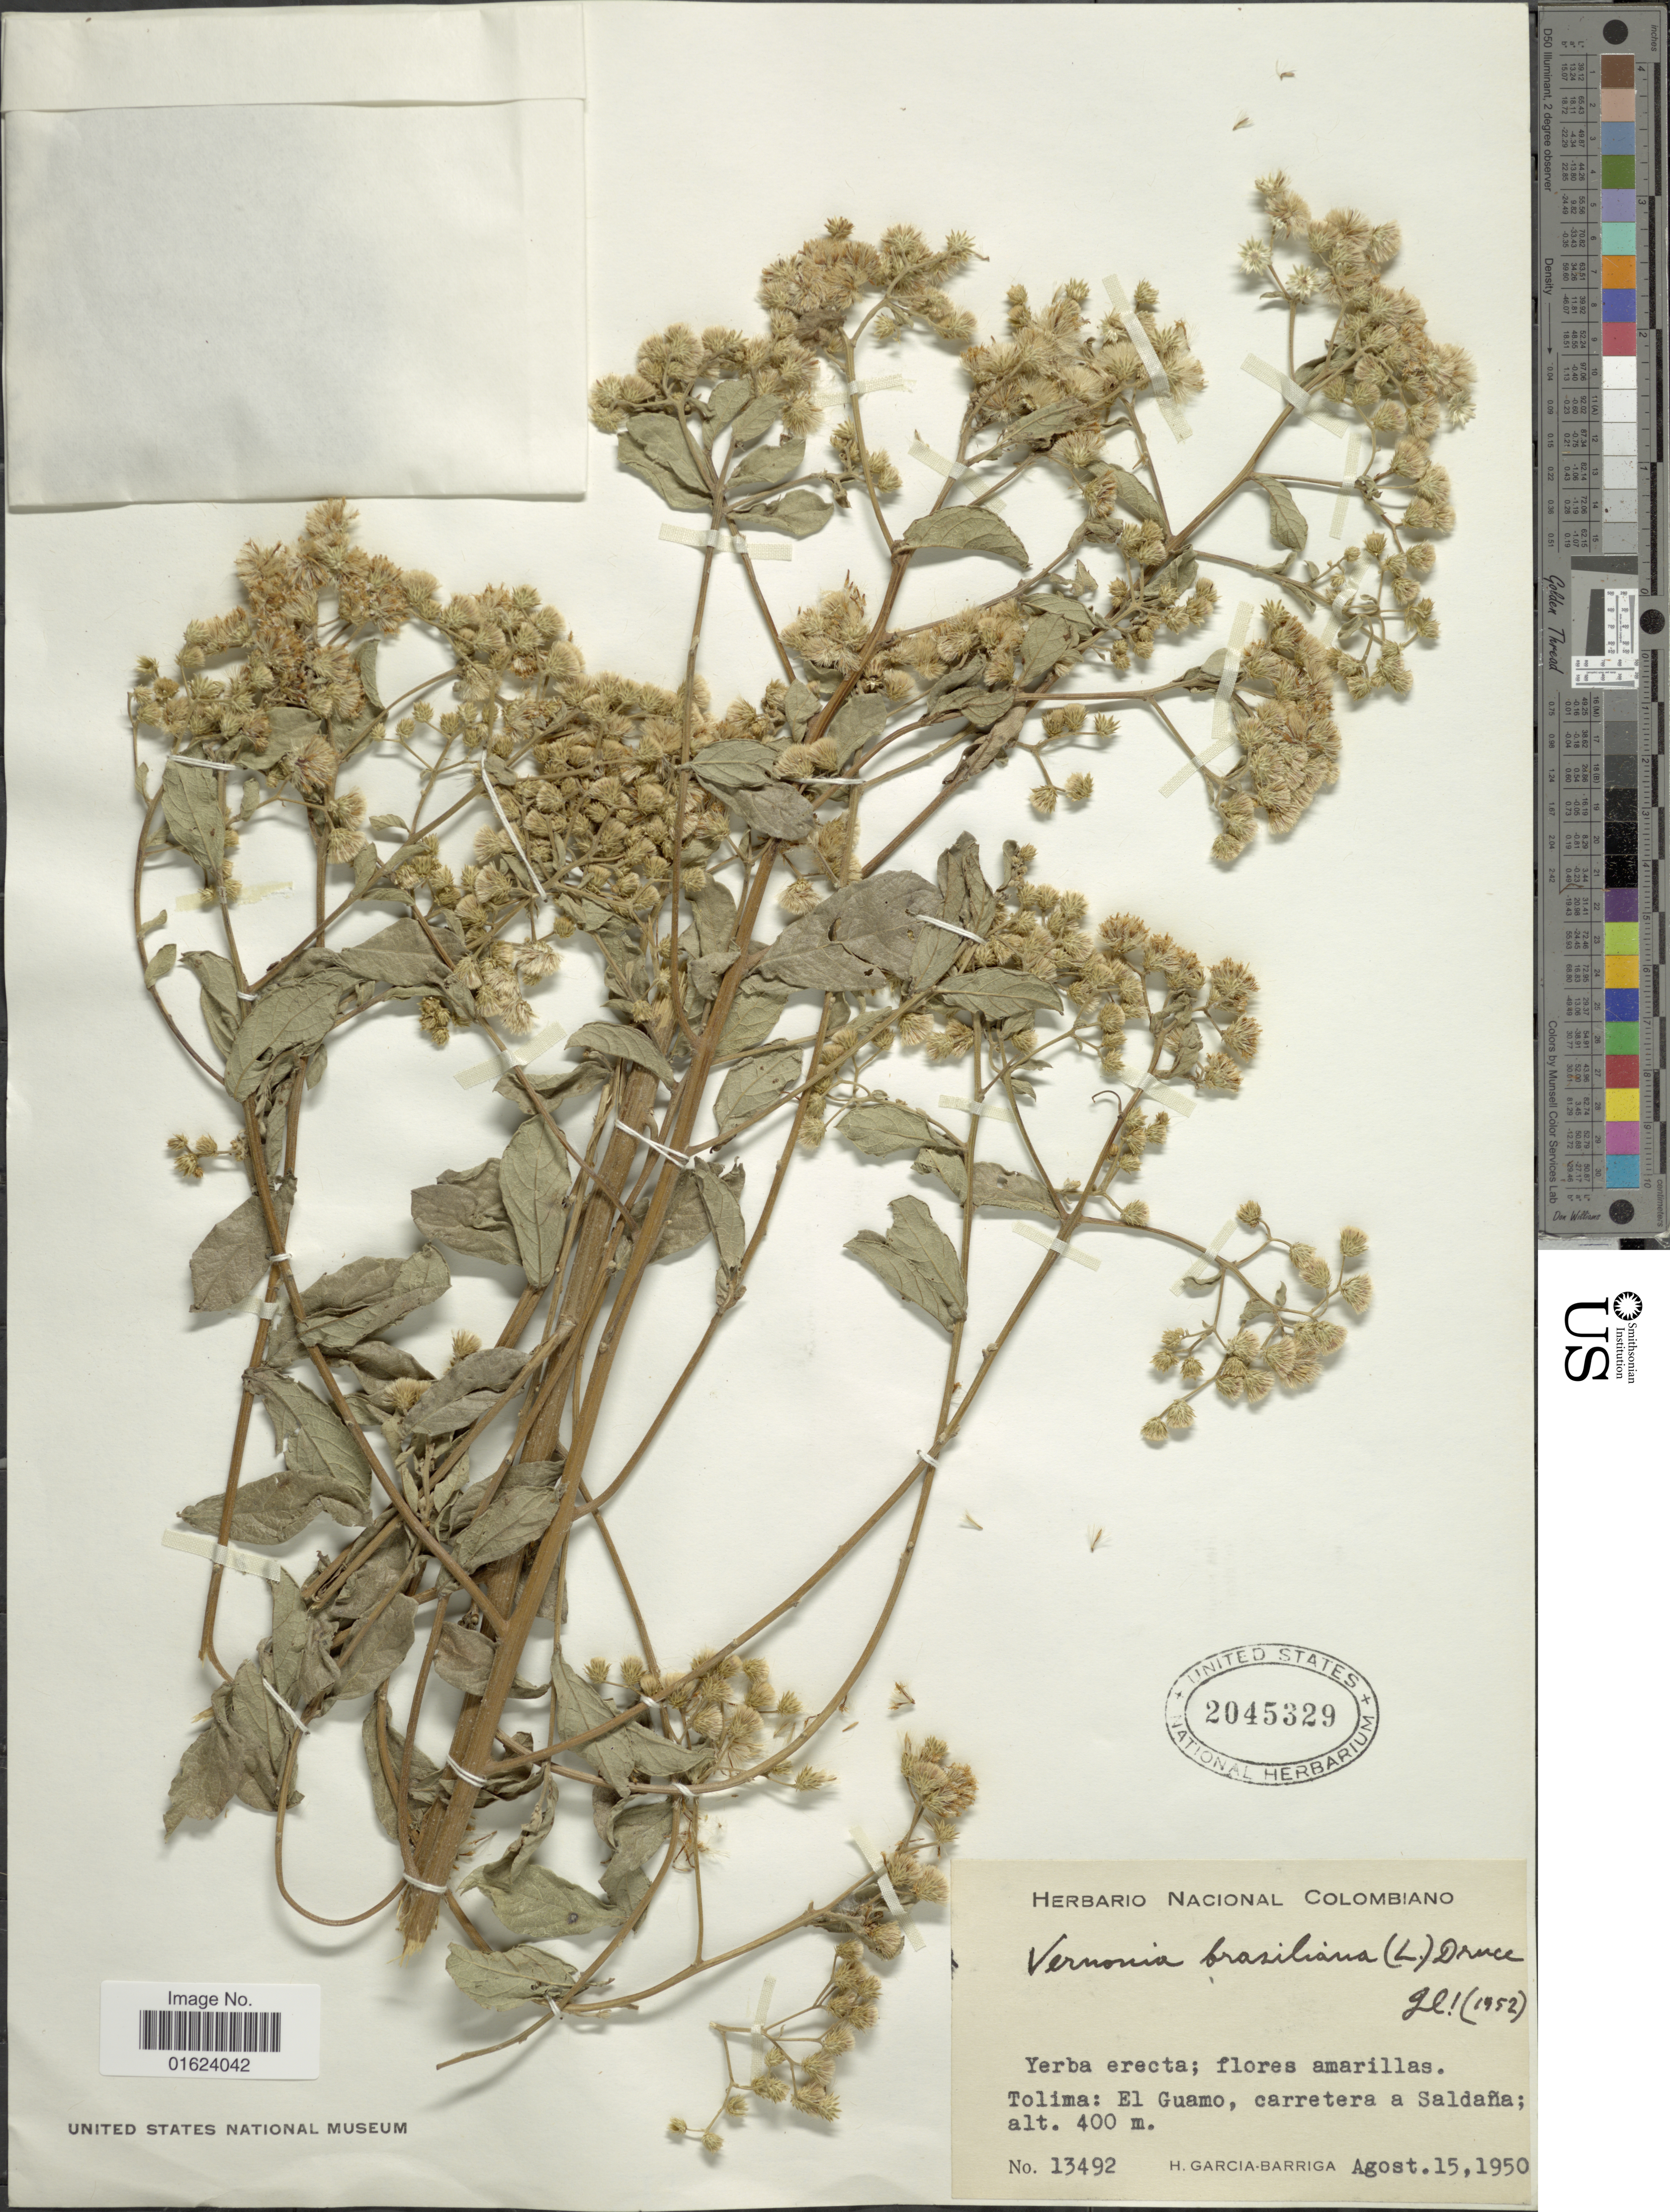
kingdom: Plantae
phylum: Tracheophyta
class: Magnoliopsida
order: Asterales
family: Asteraceae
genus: Vernonia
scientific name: Vernonia brasiliana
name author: (L.) Druce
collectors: H. García Barriga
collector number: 13492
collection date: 1950-08-15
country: Colombia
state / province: Tolima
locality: Tolima: El Guamo, carretera a Saldana.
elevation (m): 400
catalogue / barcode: US 2045329